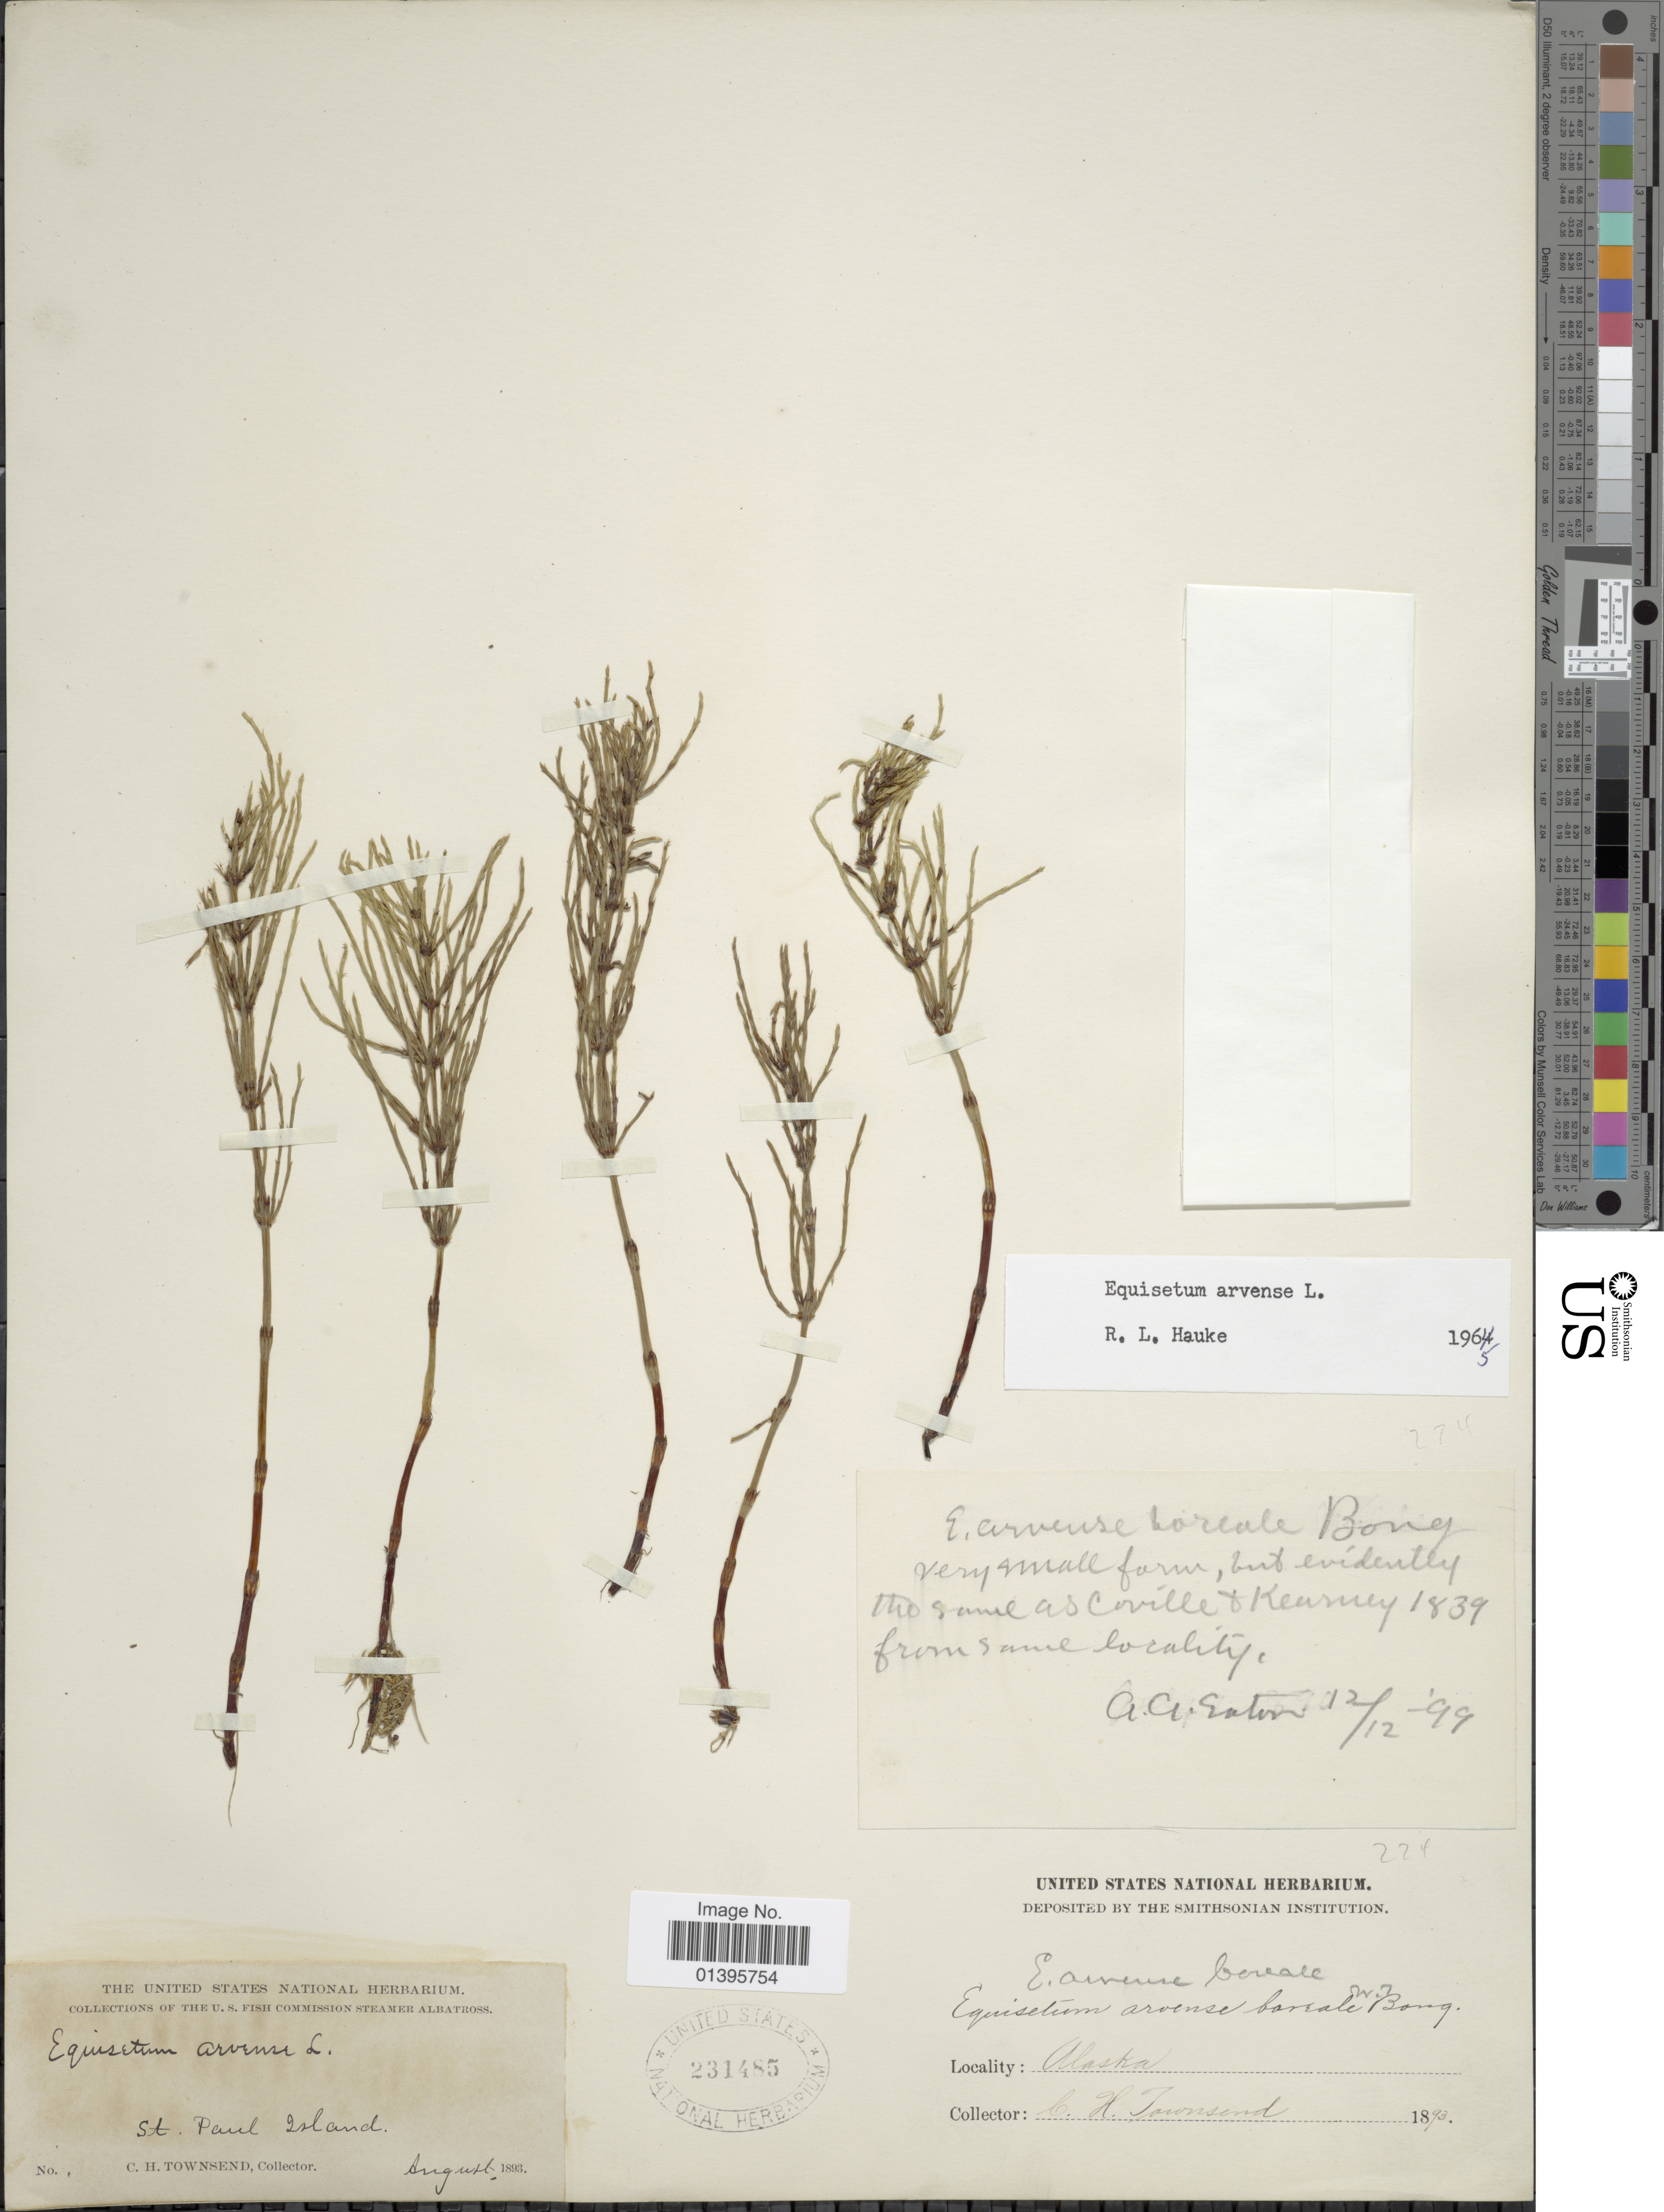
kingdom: Plantae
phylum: Tracheophyta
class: Polypodiopsida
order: Equisetales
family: Equisetaceae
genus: Equisetum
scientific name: Equisetum arvense var. boreale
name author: (Bong.) Rupr.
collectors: C. H. Townsend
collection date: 1893-08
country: United States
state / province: Alaska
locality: St. Paul Island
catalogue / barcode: US 231485